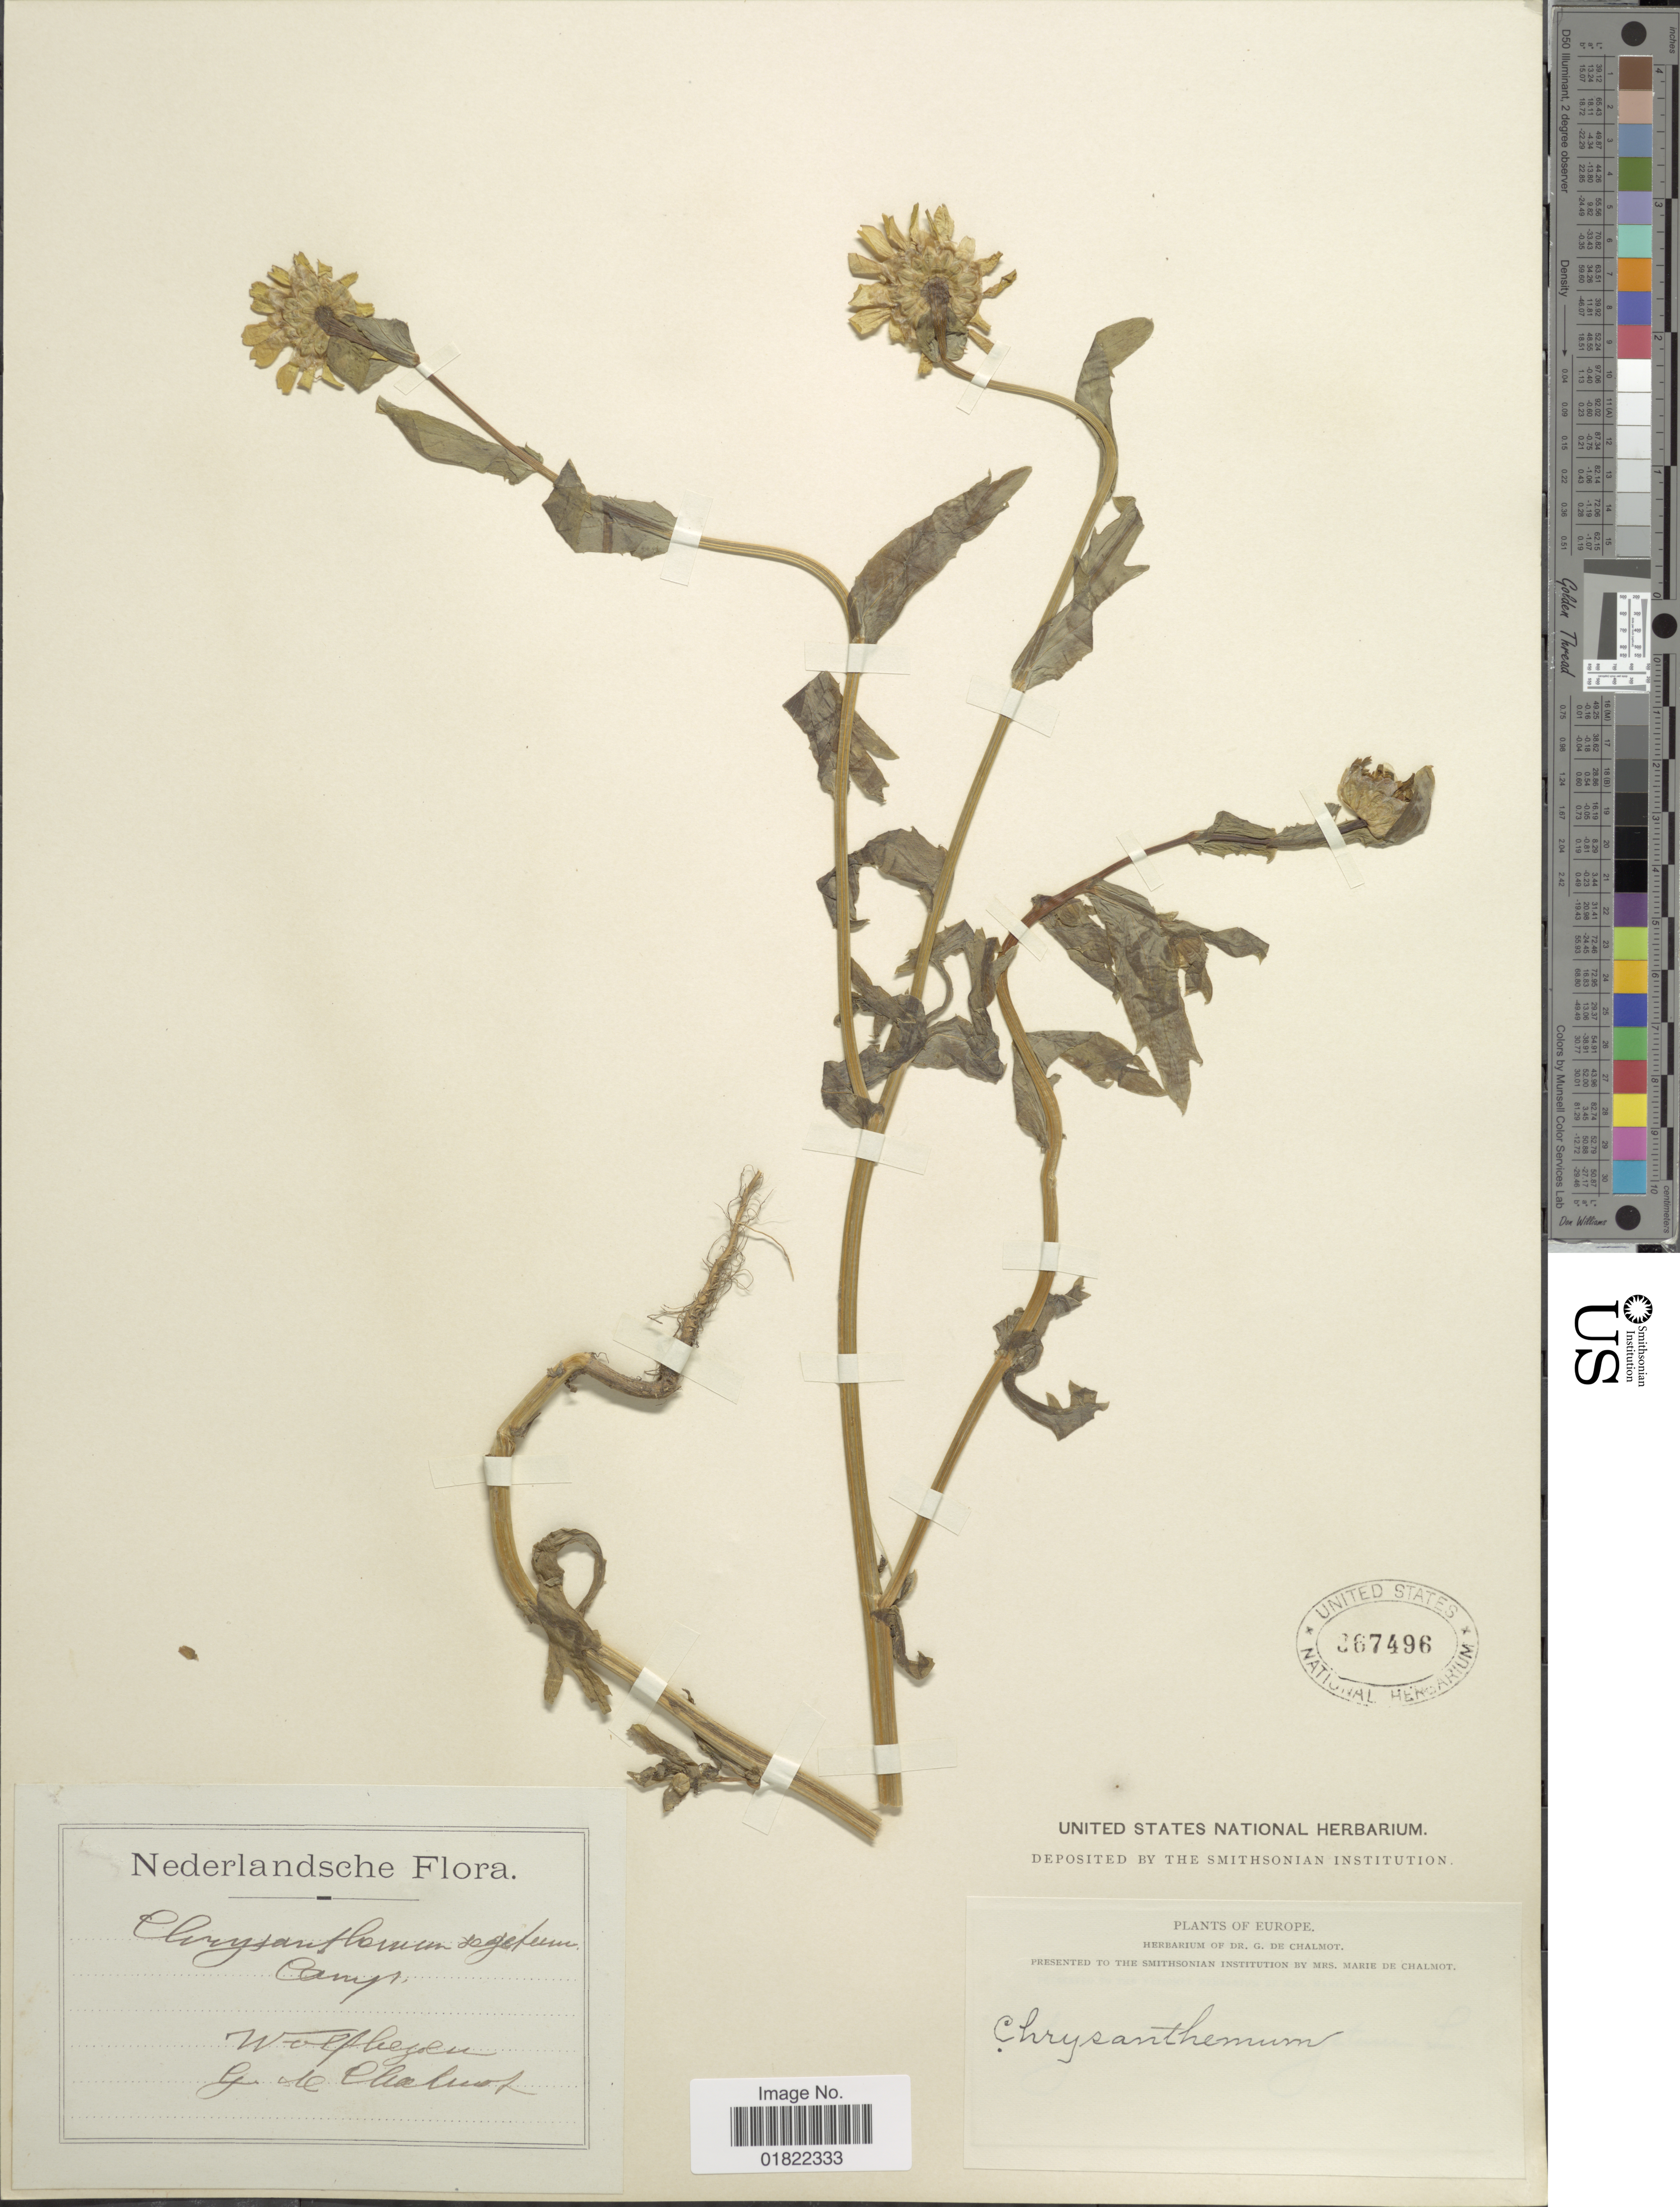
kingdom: Plantae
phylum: Tracheophyta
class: Magnoliopsida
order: Asterales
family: Asteraceae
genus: Chrysanthemum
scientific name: Chrysanthemum segetum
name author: L.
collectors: G. de Chalmot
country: Netherlands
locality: Wolfhagen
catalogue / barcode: US 367496